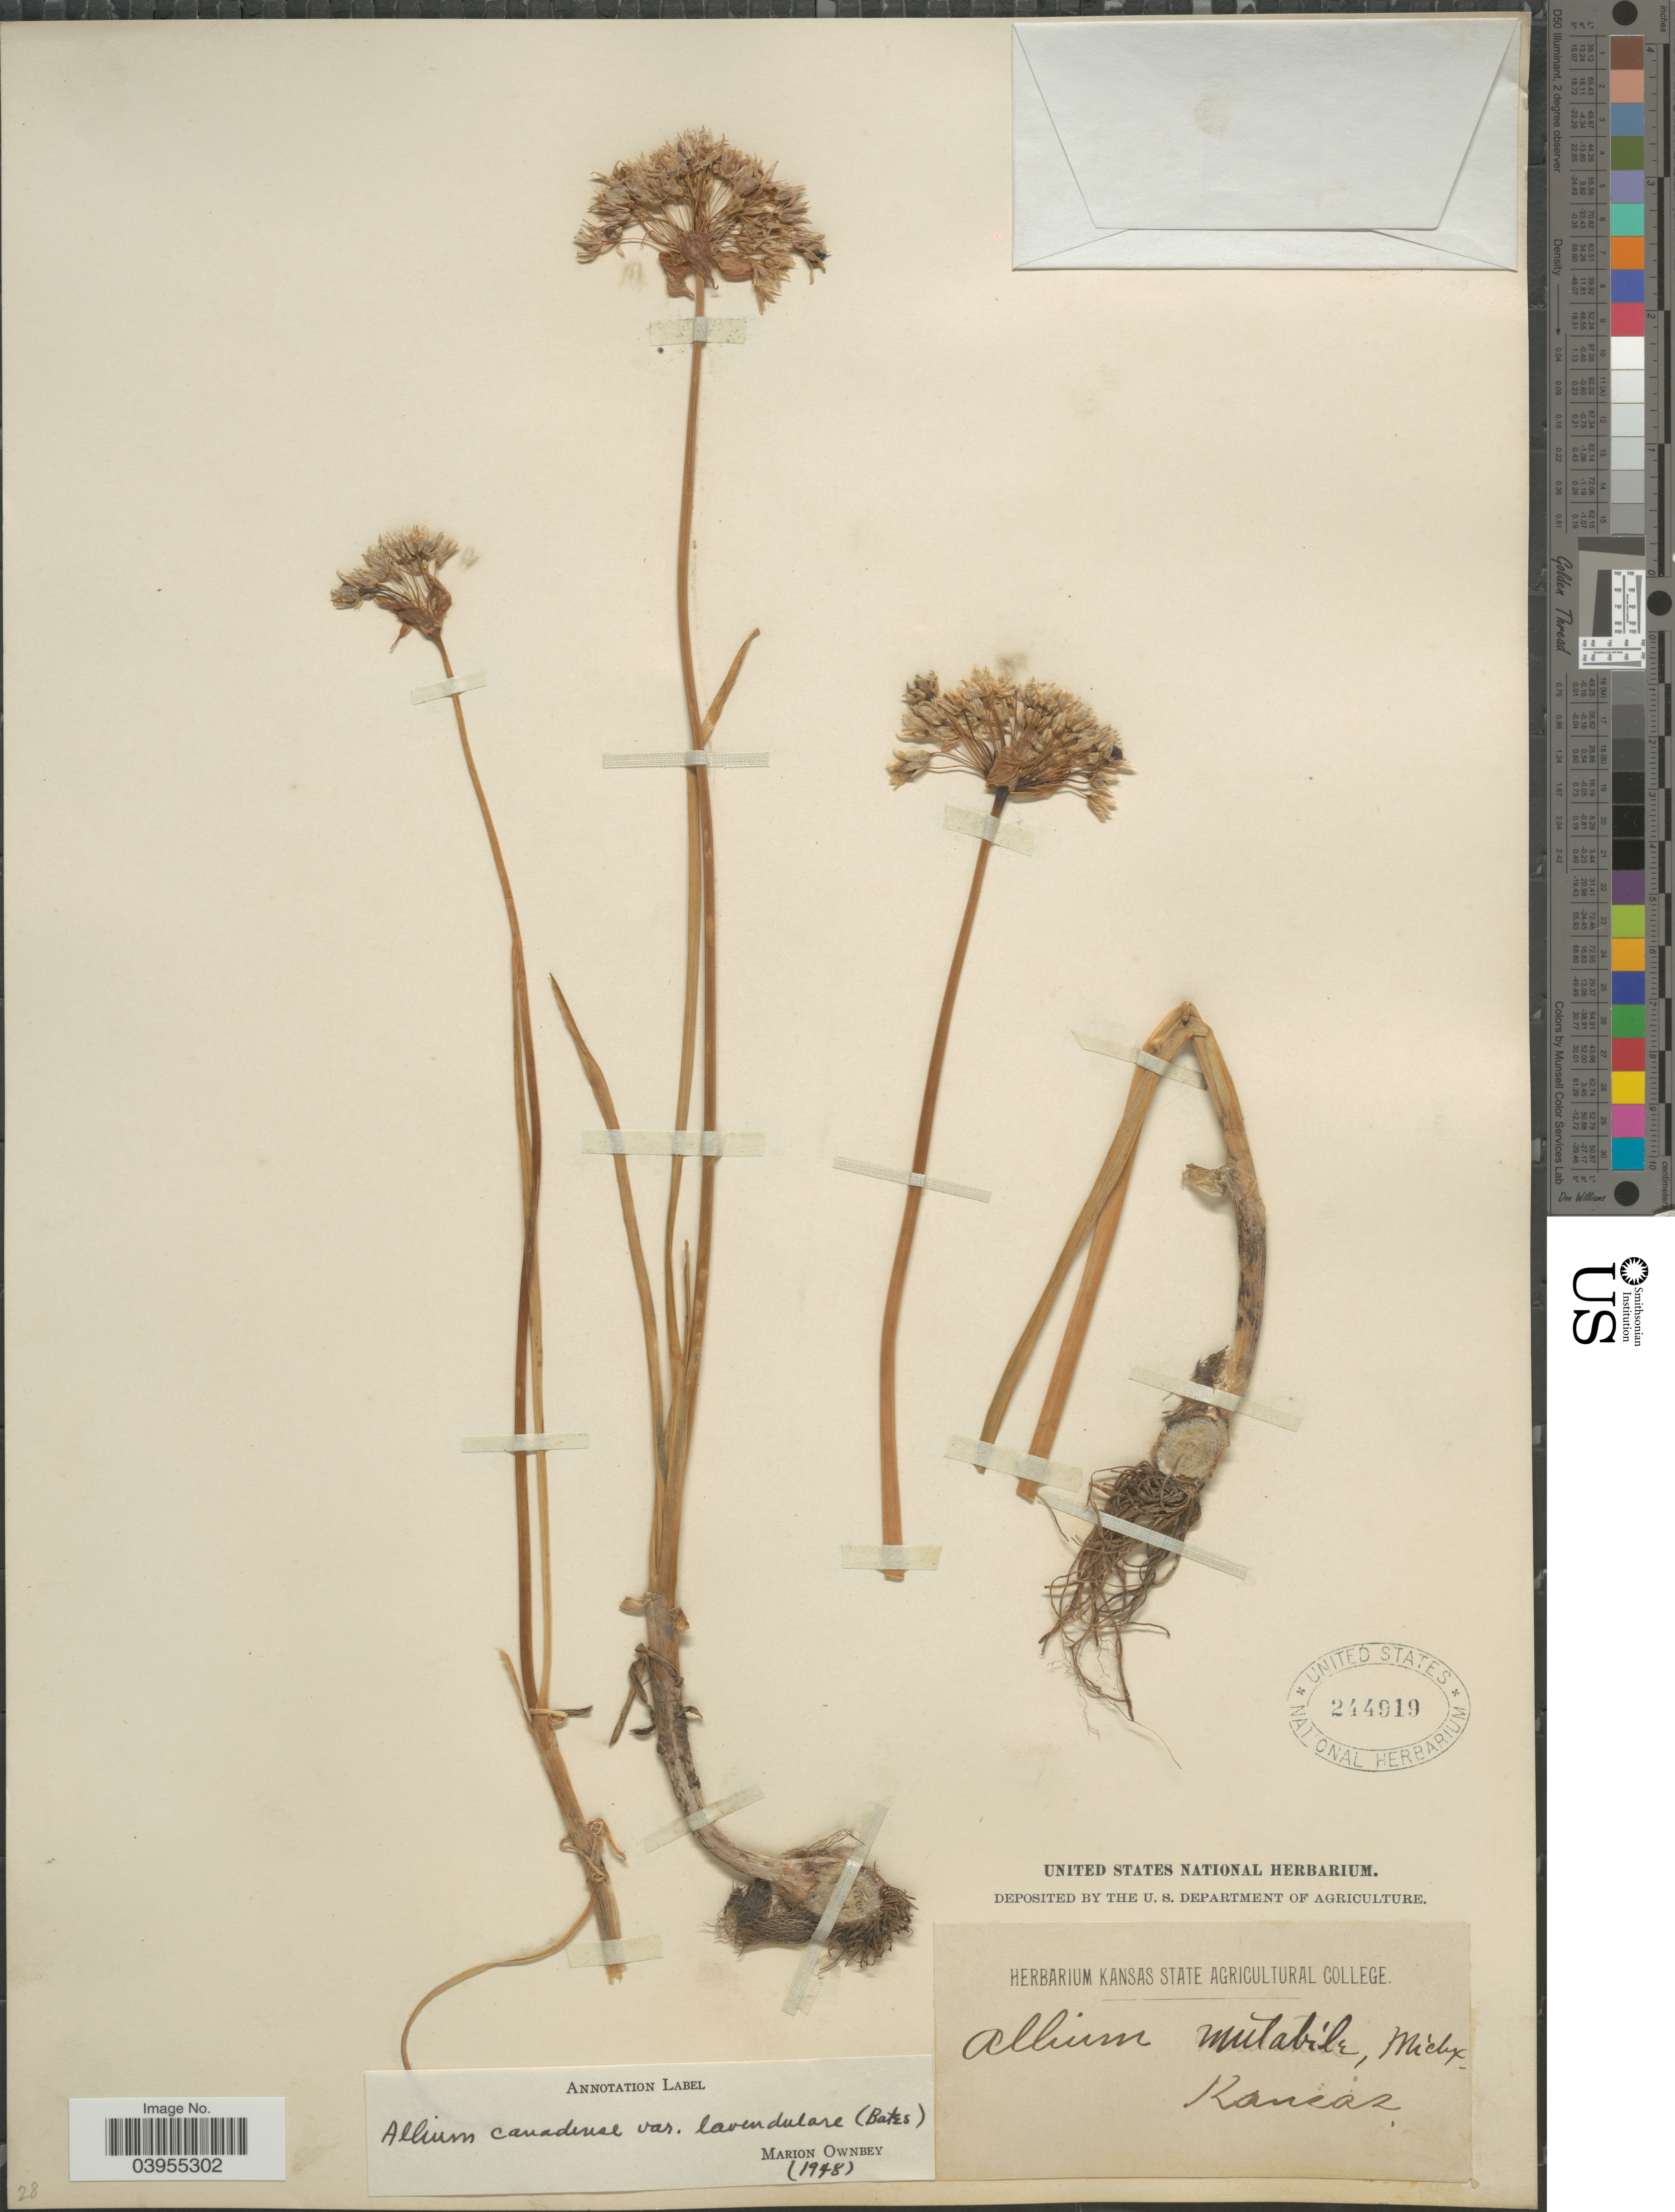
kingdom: Plantae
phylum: Tracheophyta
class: Liliopsida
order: Asparagales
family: Amaryllidaceae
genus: Allium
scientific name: Allium canadense var. lavandulare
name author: (Bates) Ownbey & Aase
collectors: ex herb. Kansas State Agricultural College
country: United States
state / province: Kansas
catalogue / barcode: US 244919